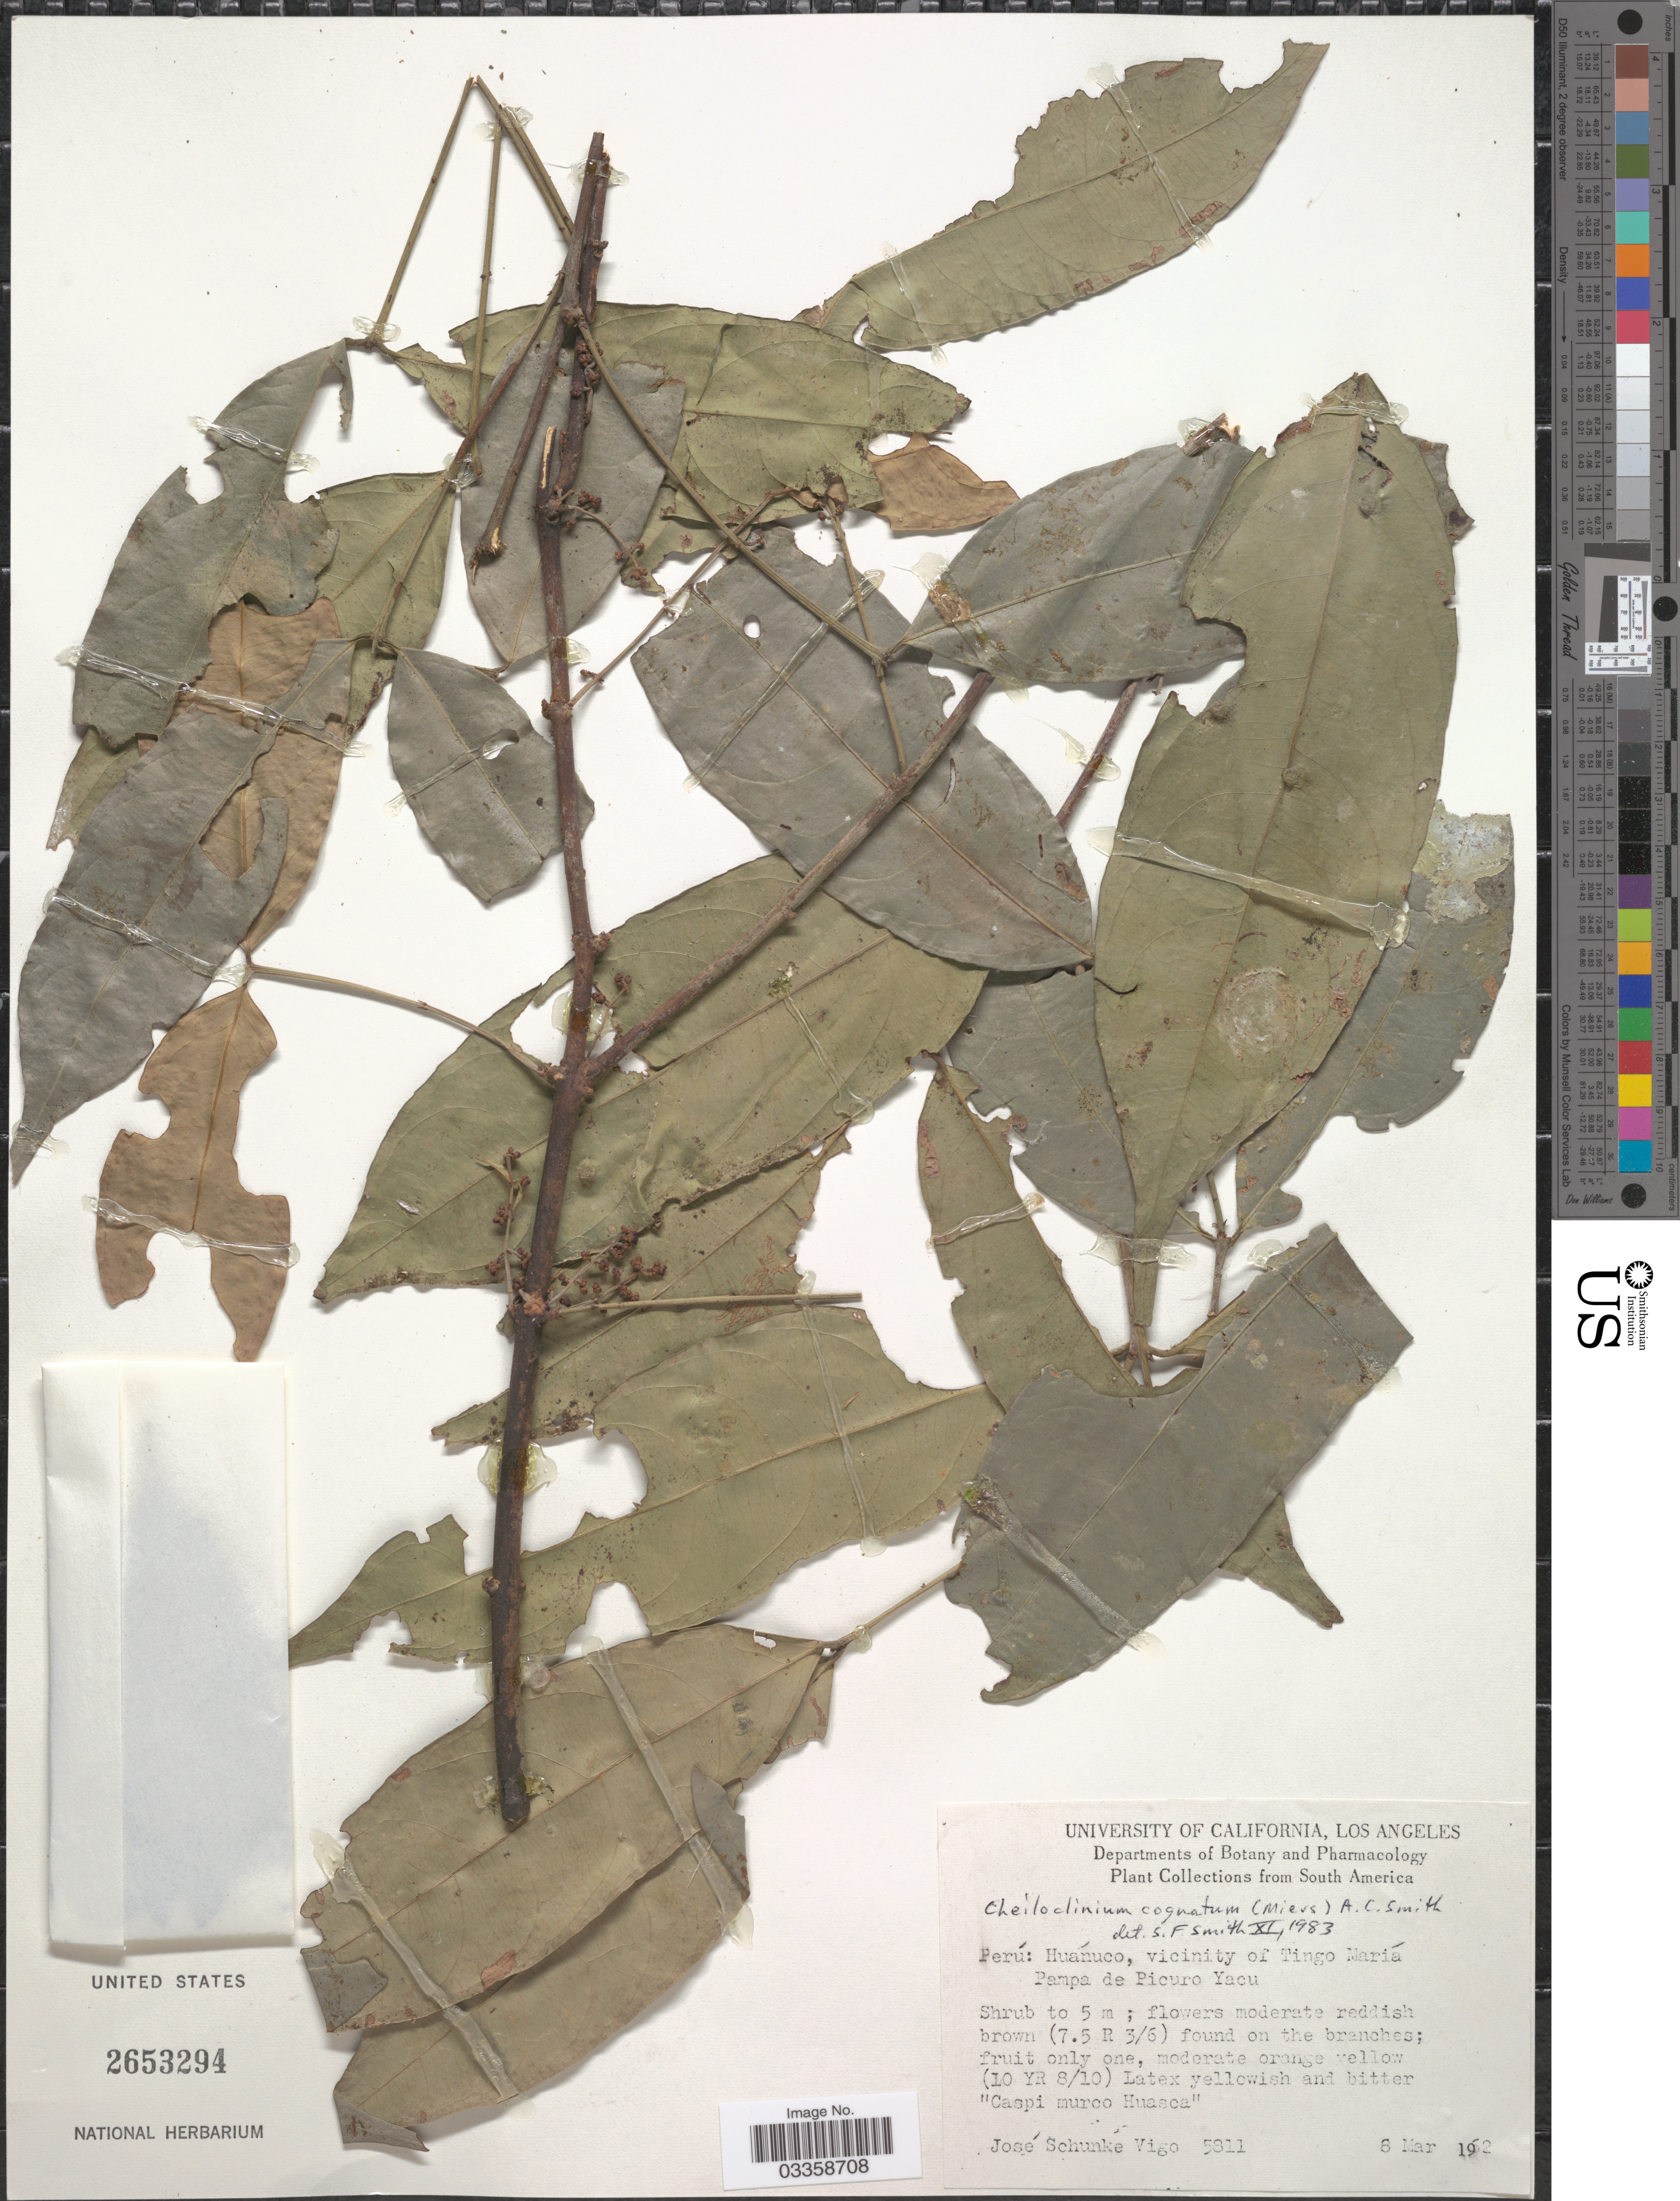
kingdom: Plantae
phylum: Tracheophyta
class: Magnoliopsida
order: Celastrales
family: Celastraceae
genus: Cheiloclinium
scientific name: Cheiloclinium cognatum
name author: (Miers) A.C. Sm.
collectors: J. Schunke Vigo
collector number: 5811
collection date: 1962-03-06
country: Peru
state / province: Huánuco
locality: Vicinity of Tingo María Pampa de Picuro Yacu.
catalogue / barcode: US 2653294